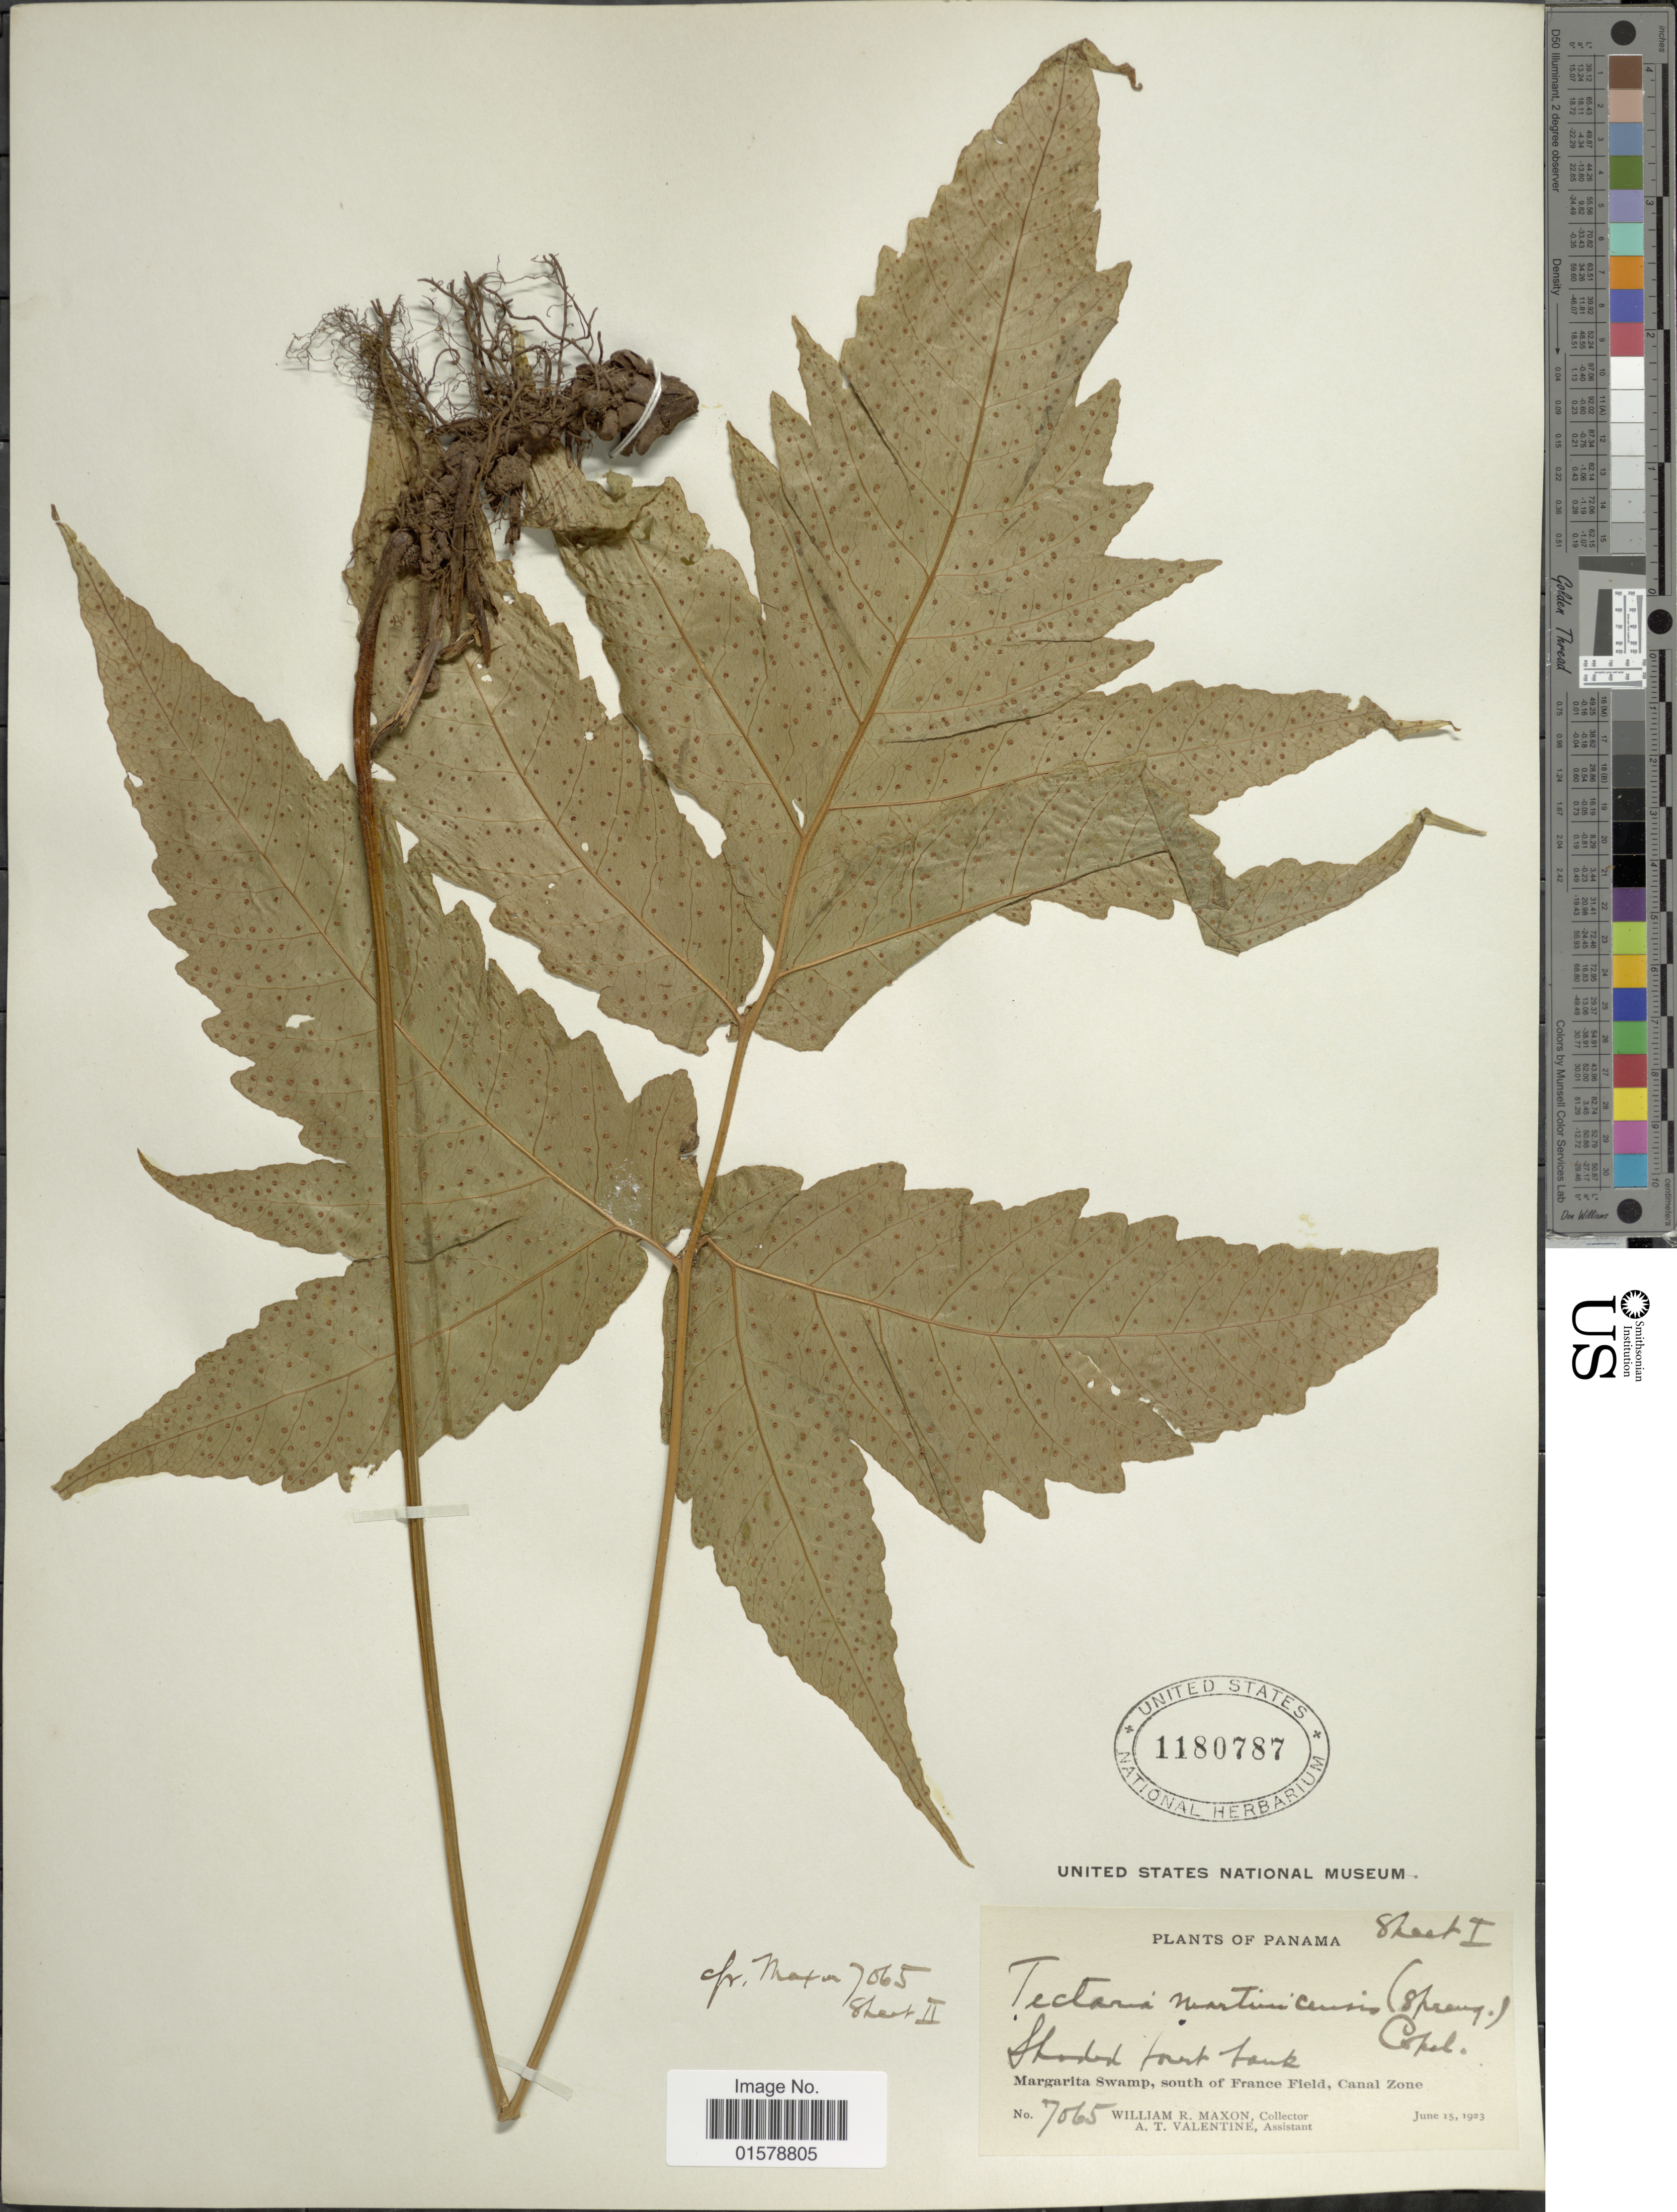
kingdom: Plantae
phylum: Tracheophyta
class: Polypodiopsida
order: Polypodiales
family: Tectariaceae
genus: Tectaria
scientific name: Tectaria pilosa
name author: (Fée) Maxon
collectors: W. R. Maxon & A. Valentine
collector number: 7065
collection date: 1923-06-15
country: Panama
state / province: Colón / Panamá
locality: Maragrita Swamp, South of France Field, Canal Zone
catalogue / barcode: US 1180787